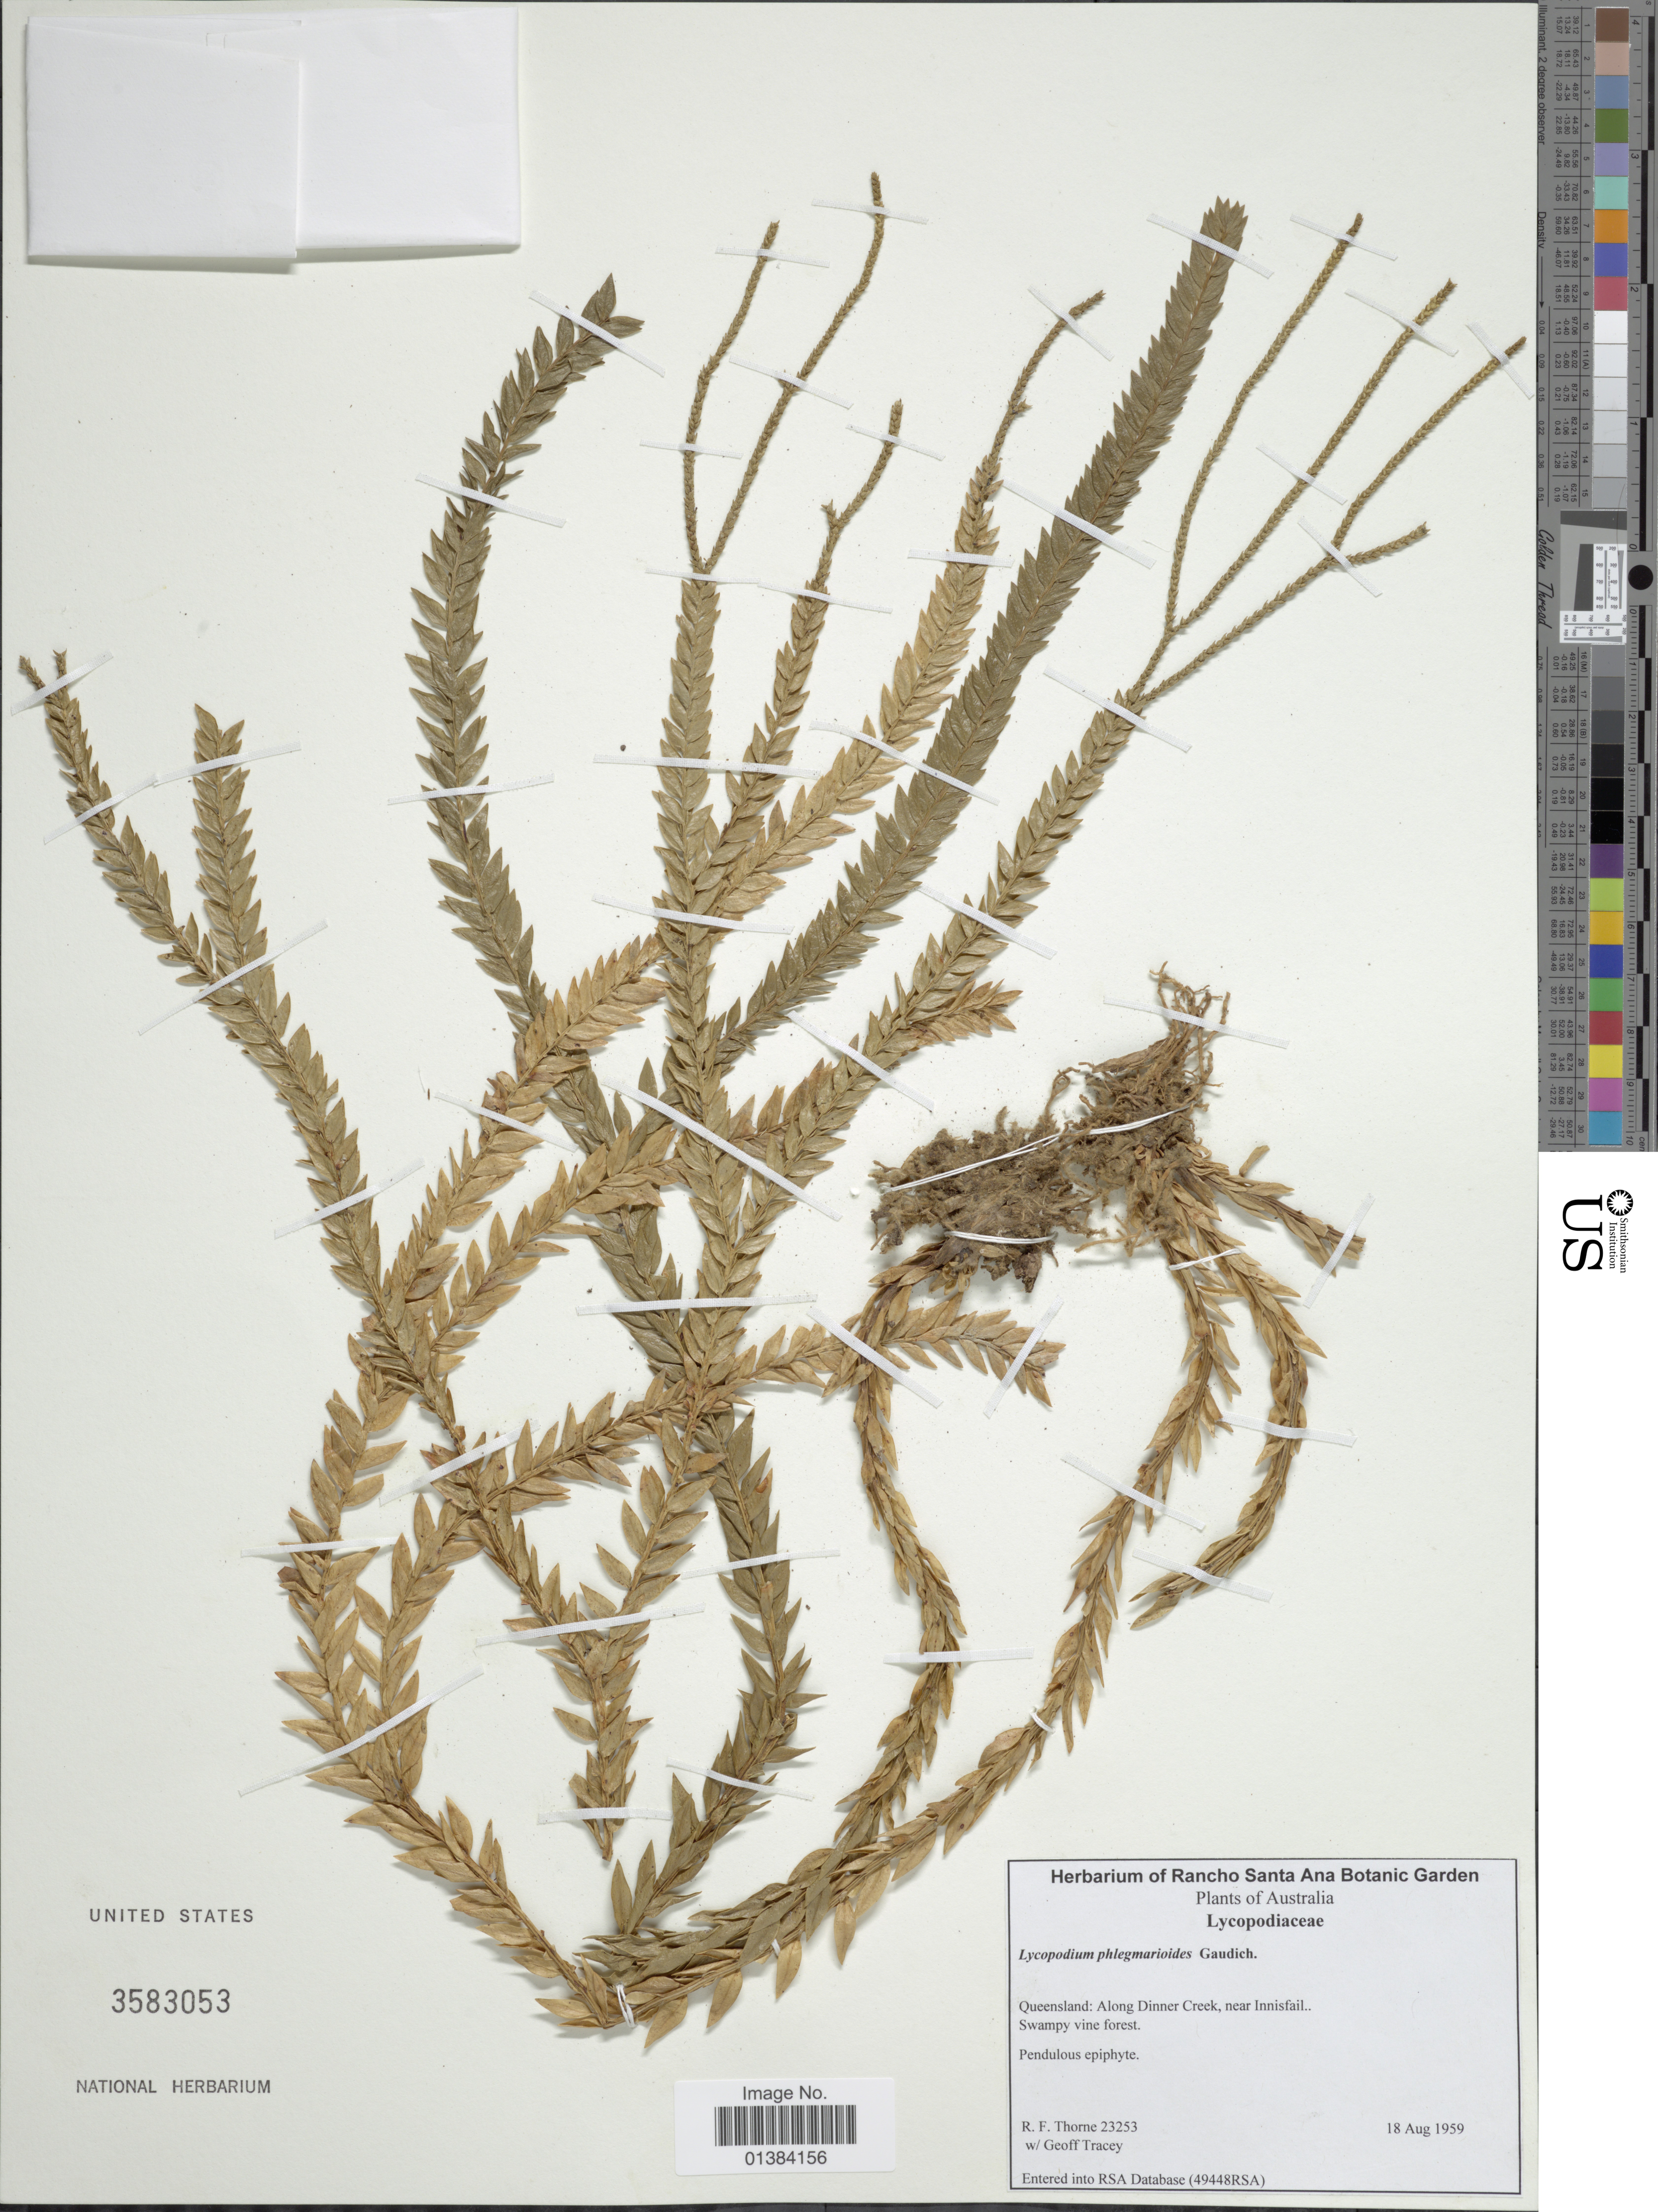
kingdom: Plantae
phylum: Tracheophyta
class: Lycopodiopsida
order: Lycopodiales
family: Lycopodiaceae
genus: Phlegmariurus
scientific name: Phlegmariurus phlegmarioides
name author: (Gaudich.) A. R. Field & Bostock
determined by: Field, A. R.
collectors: R. F. Thorne & G. Tracey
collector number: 23253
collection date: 1959-08-18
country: Australia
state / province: Queensland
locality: Along Dinner Creek, near Innisfail.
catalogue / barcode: US 3583053